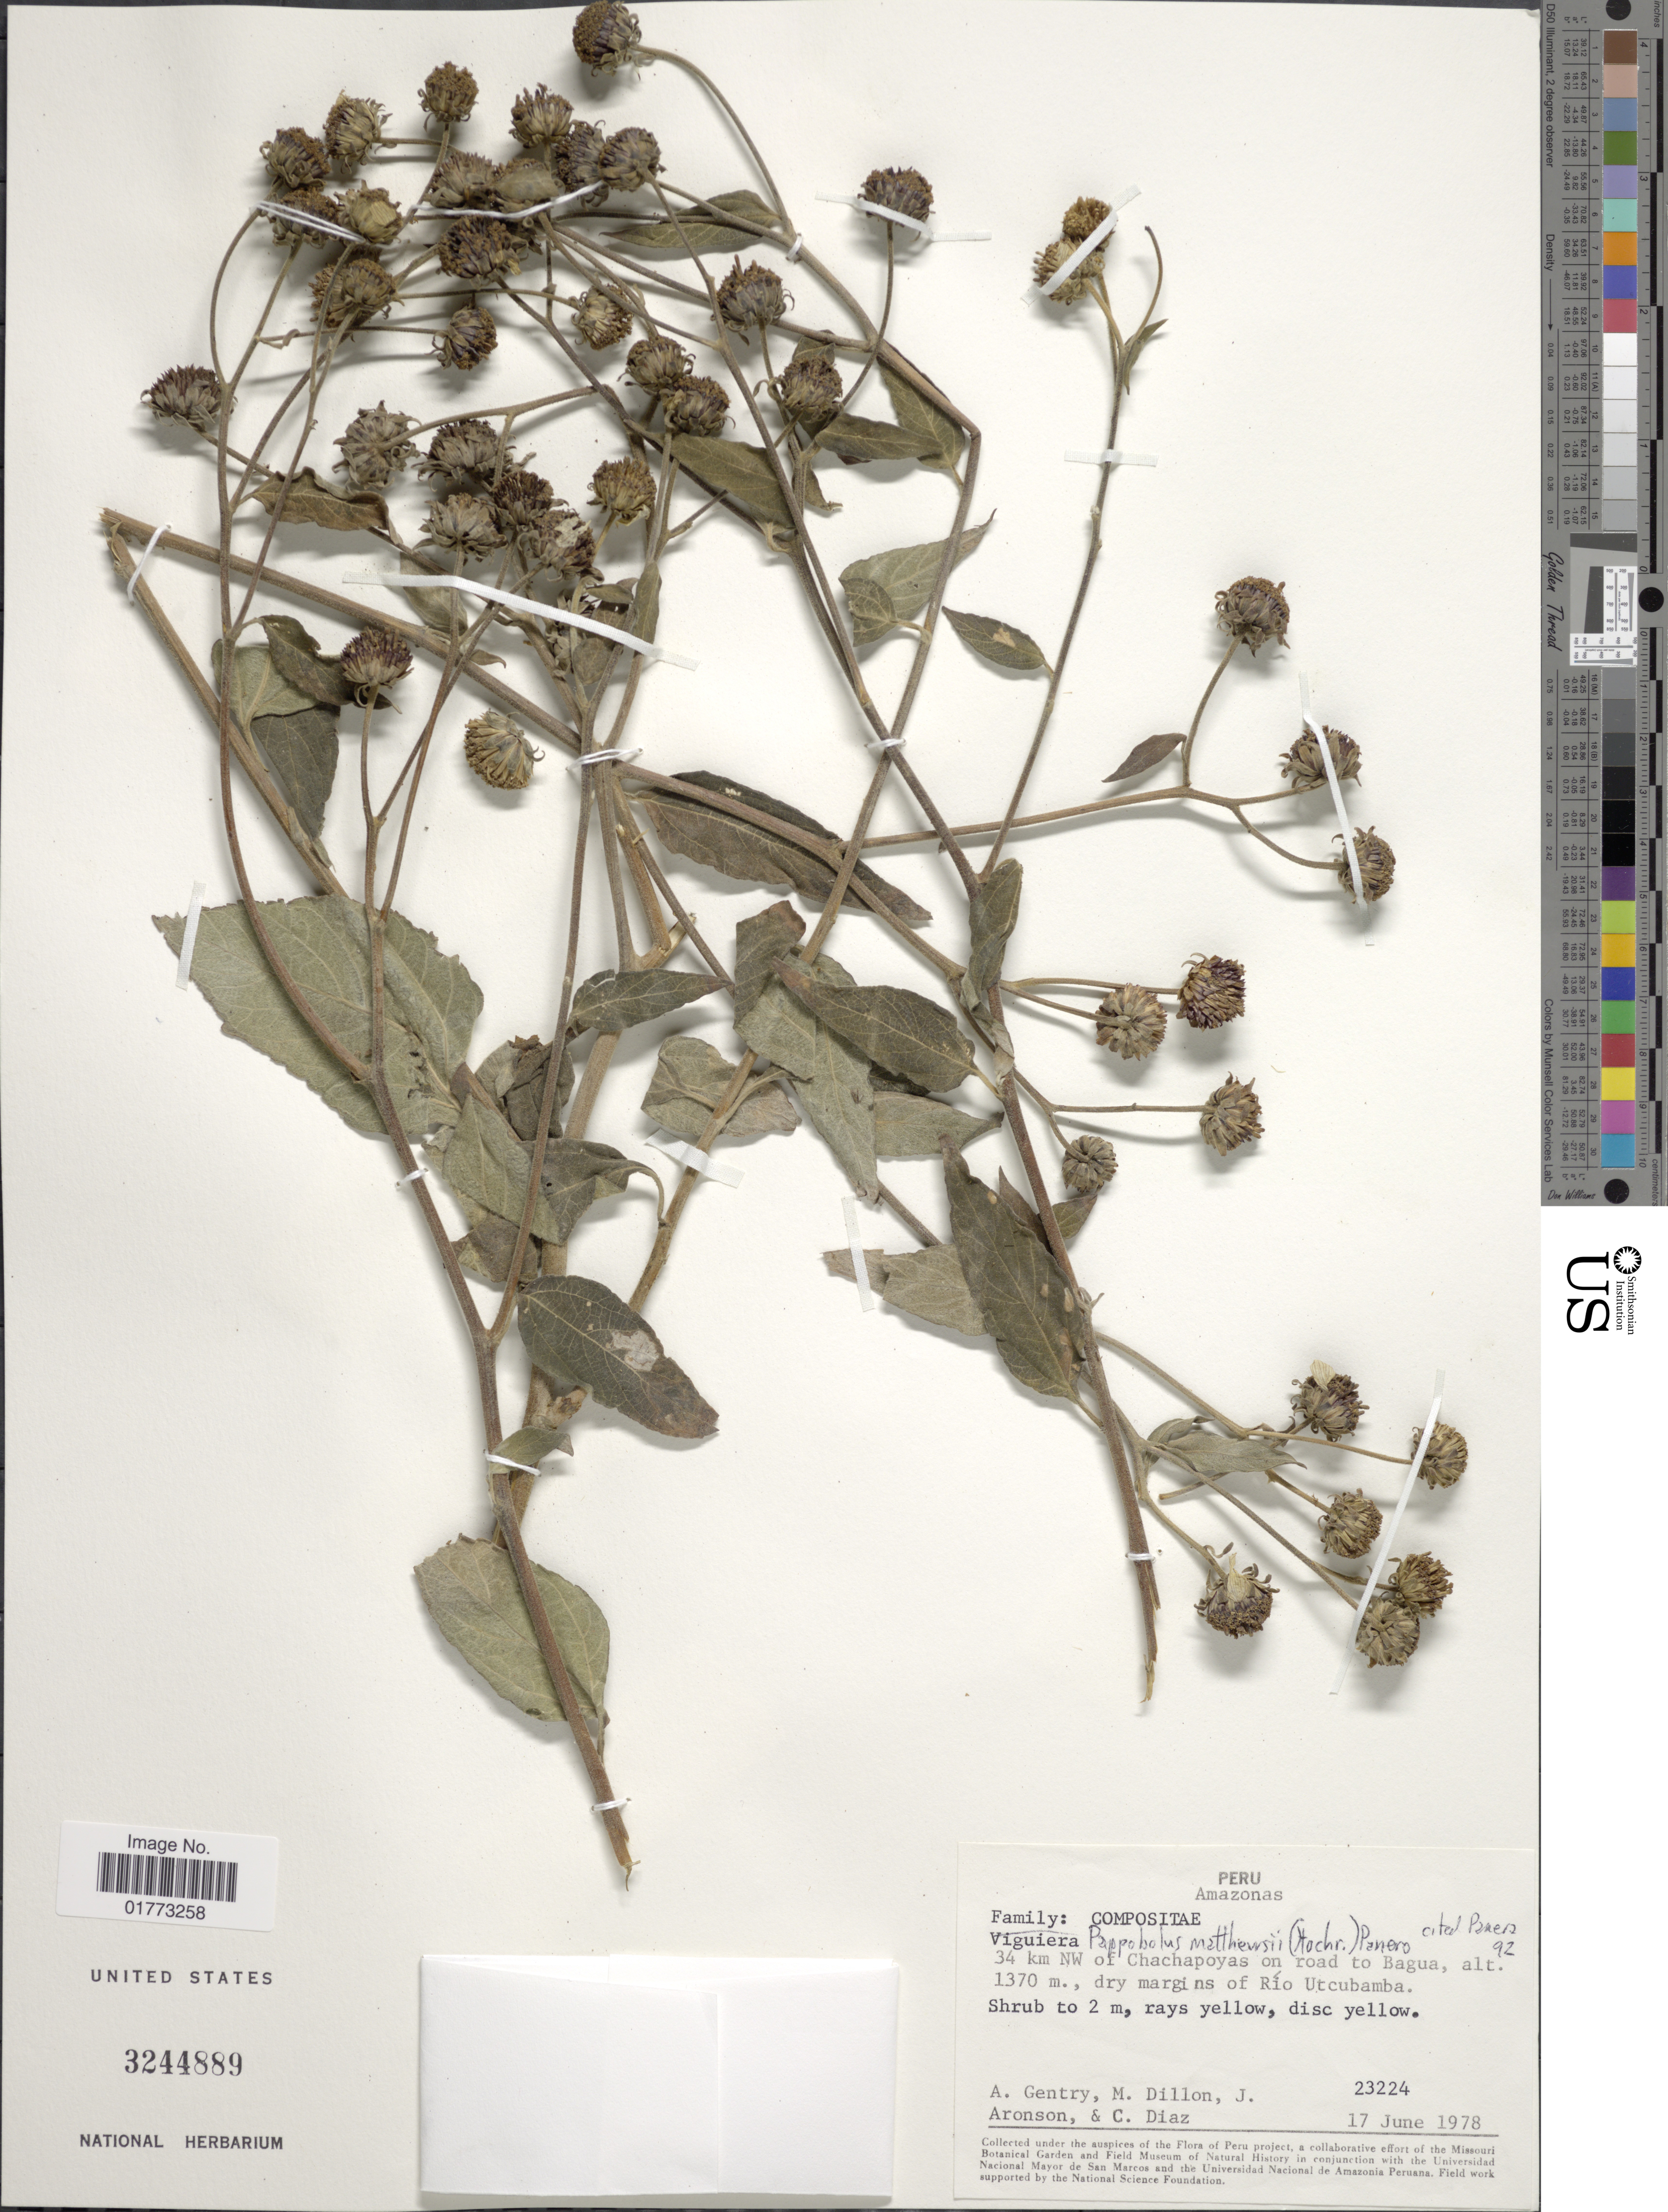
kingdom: Plantae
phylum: Tracheophyta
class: Magnoliopsida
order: Asterales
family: Asteraceae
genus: Pappobolus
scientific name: Pappobolus matthewsii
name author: (Hochr.) Panero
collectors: A. H. Gentry, M. O. Dillon, J. Aronson & C. Díaz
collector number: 23224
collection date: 1978-06-17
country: Peru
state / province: Amazonas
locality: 34 km NW of Chachapoyas on road to Bagua, dry margins of Río Utcubamba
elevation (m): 1370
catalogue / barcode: US 3244889